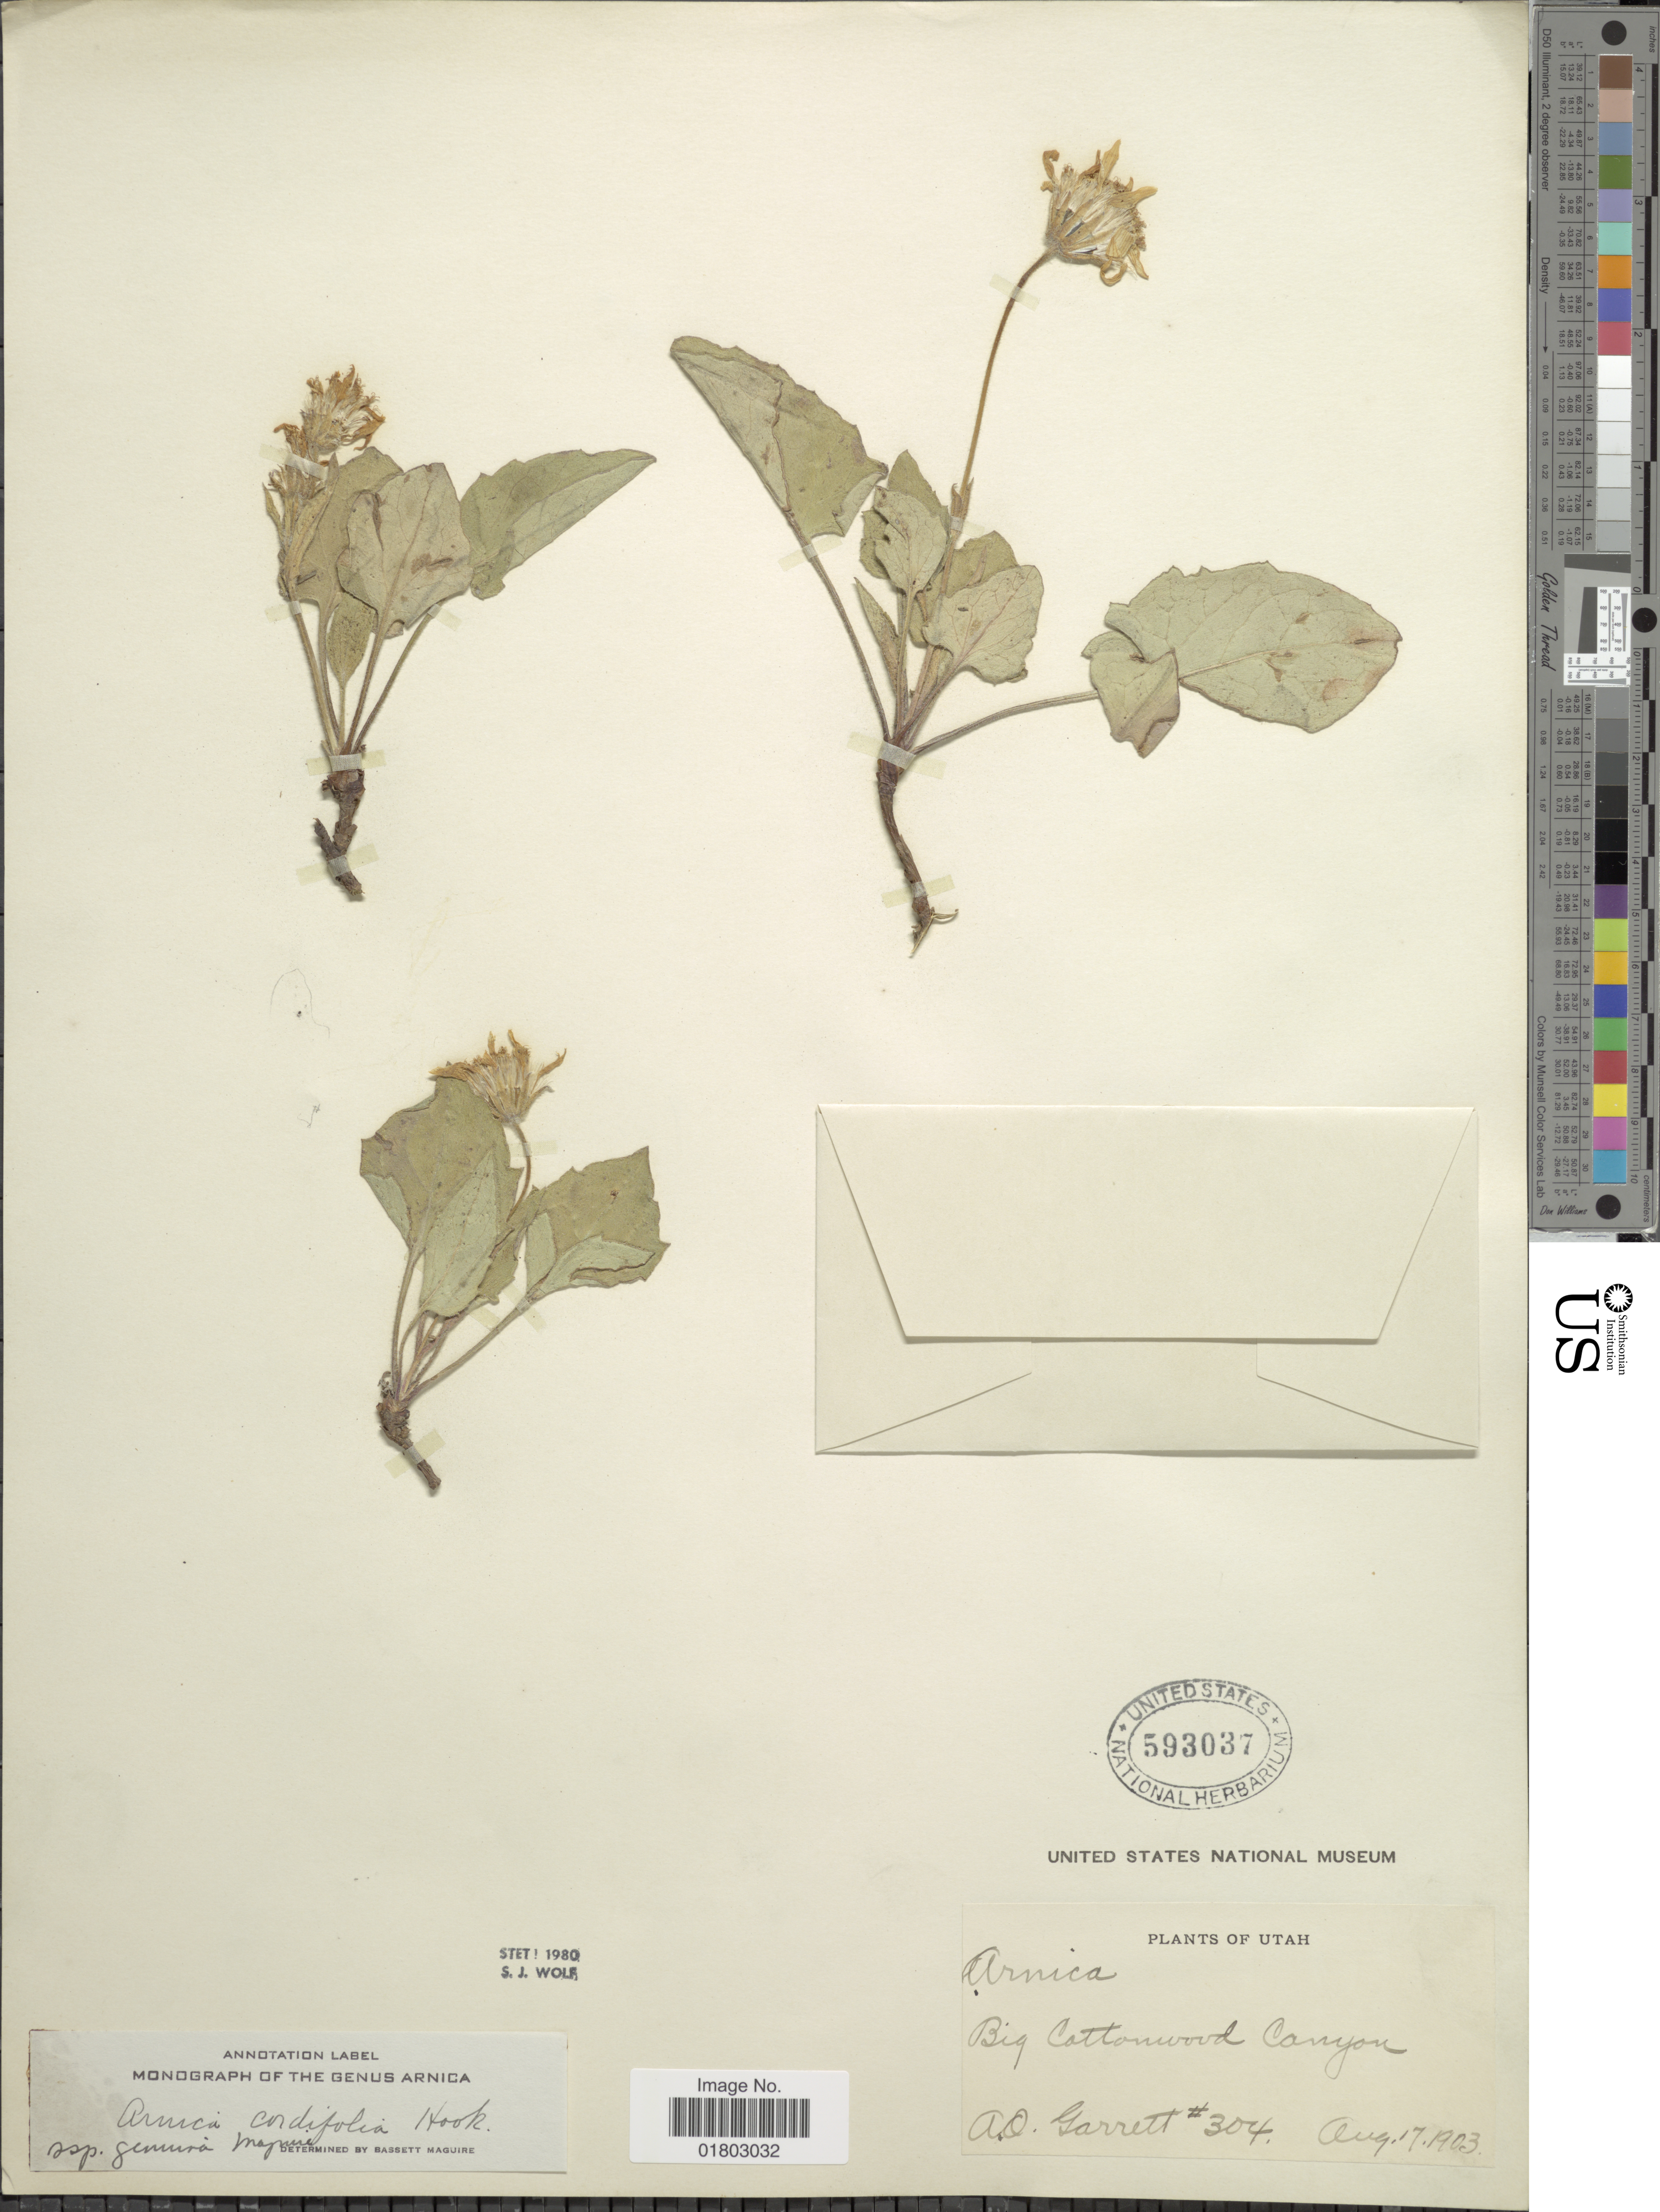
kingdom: Plantae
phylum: Tracheophyta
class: Magnoliopsida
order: Asterales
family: Asteraceae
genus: Arnica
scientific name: Arnica cordifolia subsp. genuina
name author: Maguire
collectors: A. O. Garrett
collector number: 304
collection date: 1903-08-17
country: United States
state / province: Utah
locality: Big cottonwood Canyon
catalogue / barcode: US 593037